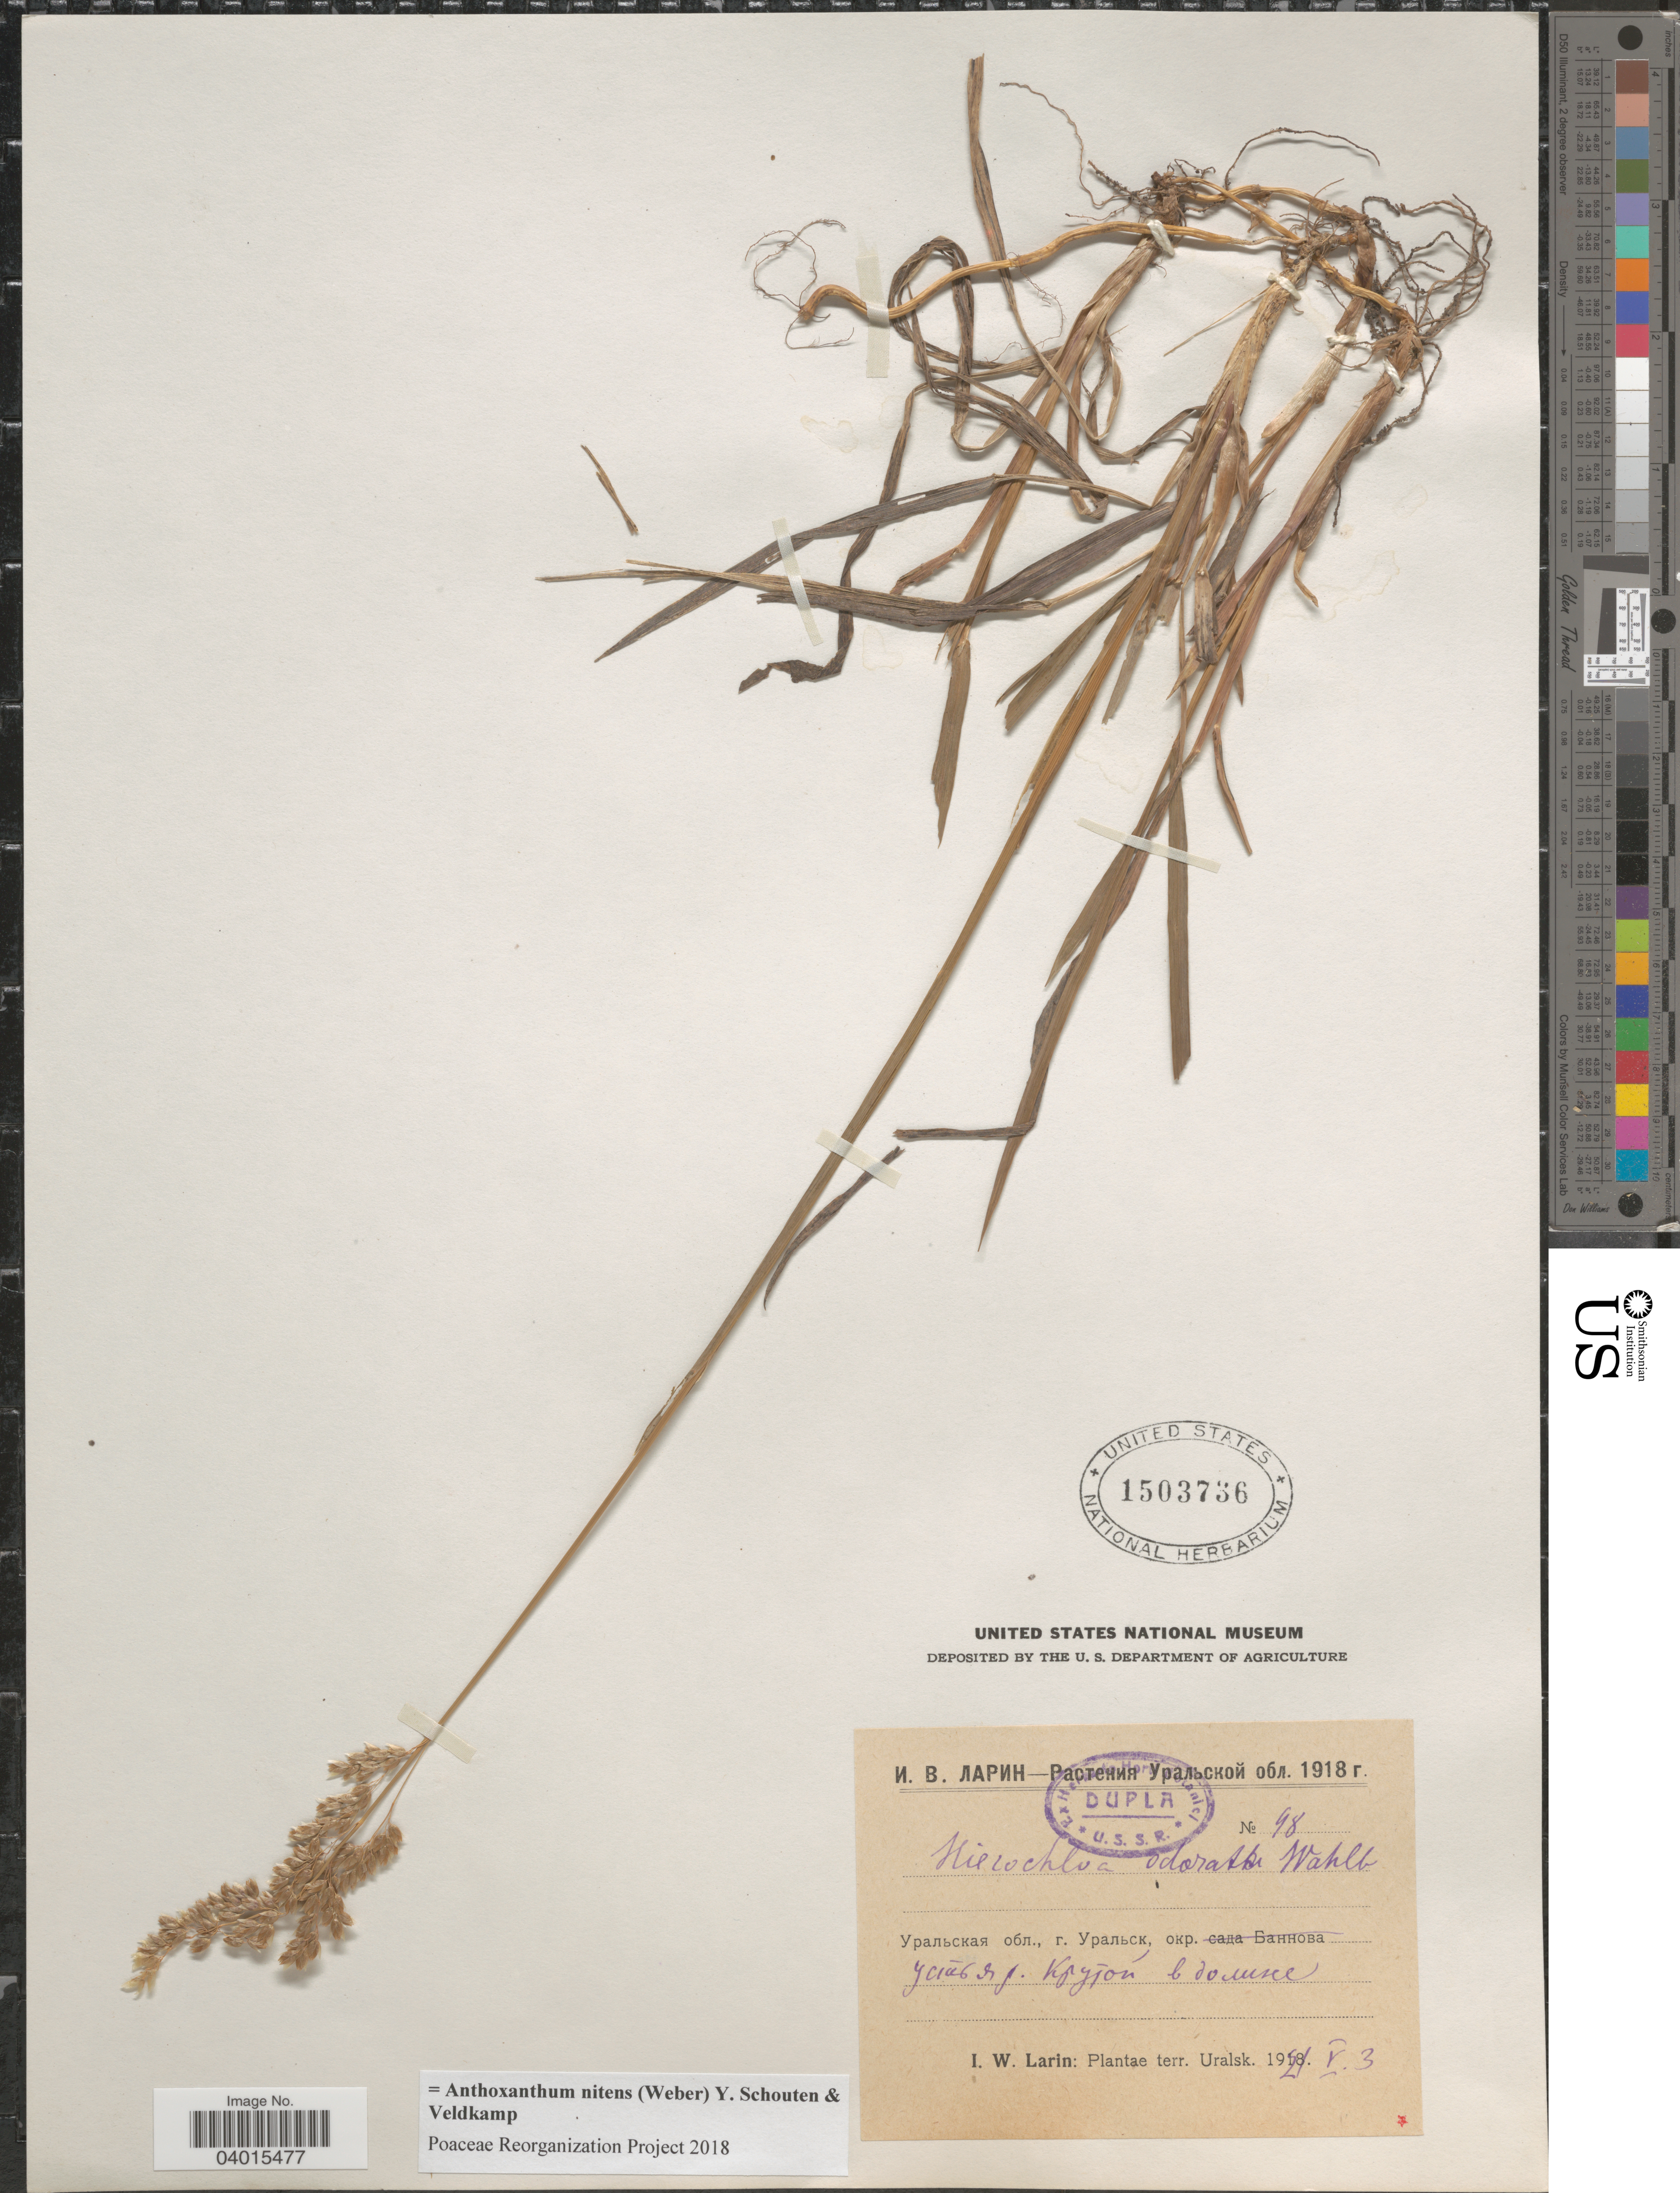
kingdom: Plantae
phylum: Tracheophyta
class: Liliopsida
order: Poales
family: Poaceae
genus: Anthoxanthum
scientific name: Anthoxanthum nitens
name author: (G.H. Weber) R.T.A. Schouten & Veldkamp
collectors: I. Larin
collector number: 98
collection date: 1921-05-03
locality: X. Terr. Uralsk.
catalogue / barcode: US 1503736